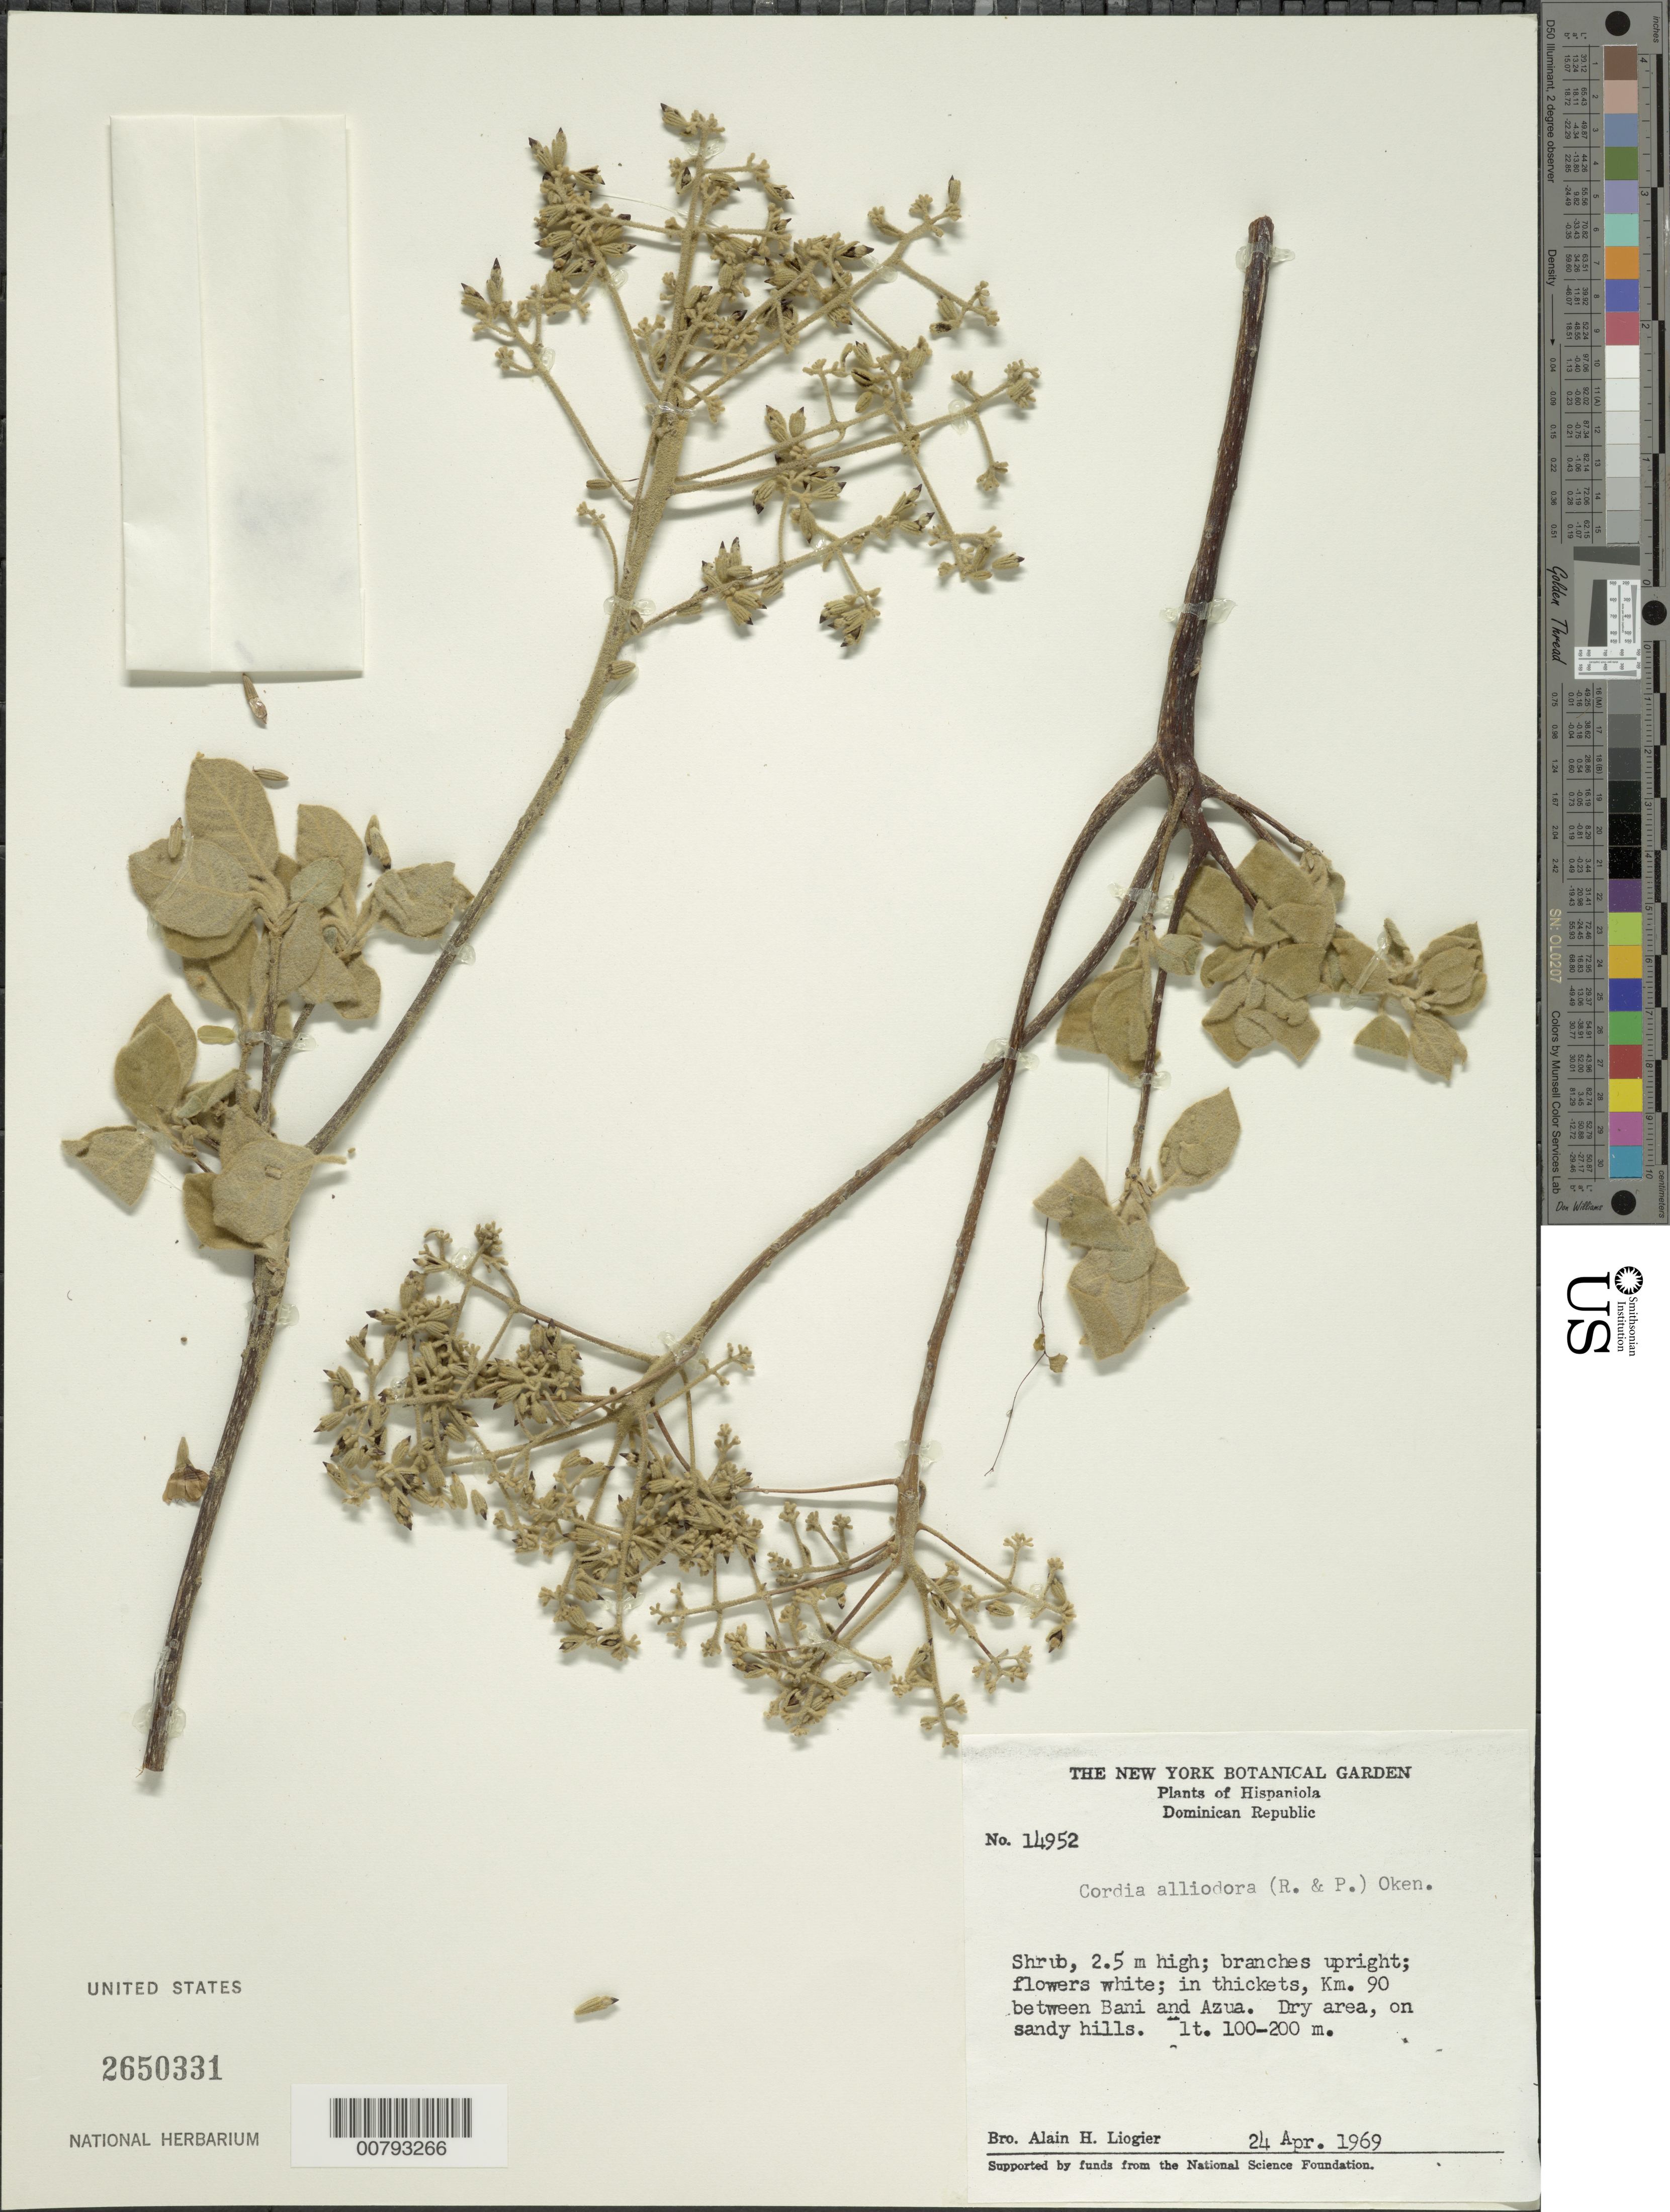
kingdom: Plantae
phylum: Tracheophyta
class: Magnoliopsida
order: Boraginales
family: Cordiaceae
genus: Cordia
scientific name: Cordia alliodora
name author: (Ruiz & Pav.) Oken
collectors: A. H. Liogier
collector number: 14952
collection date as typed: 24 Apr 1969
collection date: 1969-04-24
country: Dominican Republic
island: Hispaniola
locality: Km. 90 between Bani and Azua.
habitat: Dry area, on sandy hills; in thickets.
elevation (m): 100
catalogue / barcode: US 2650331